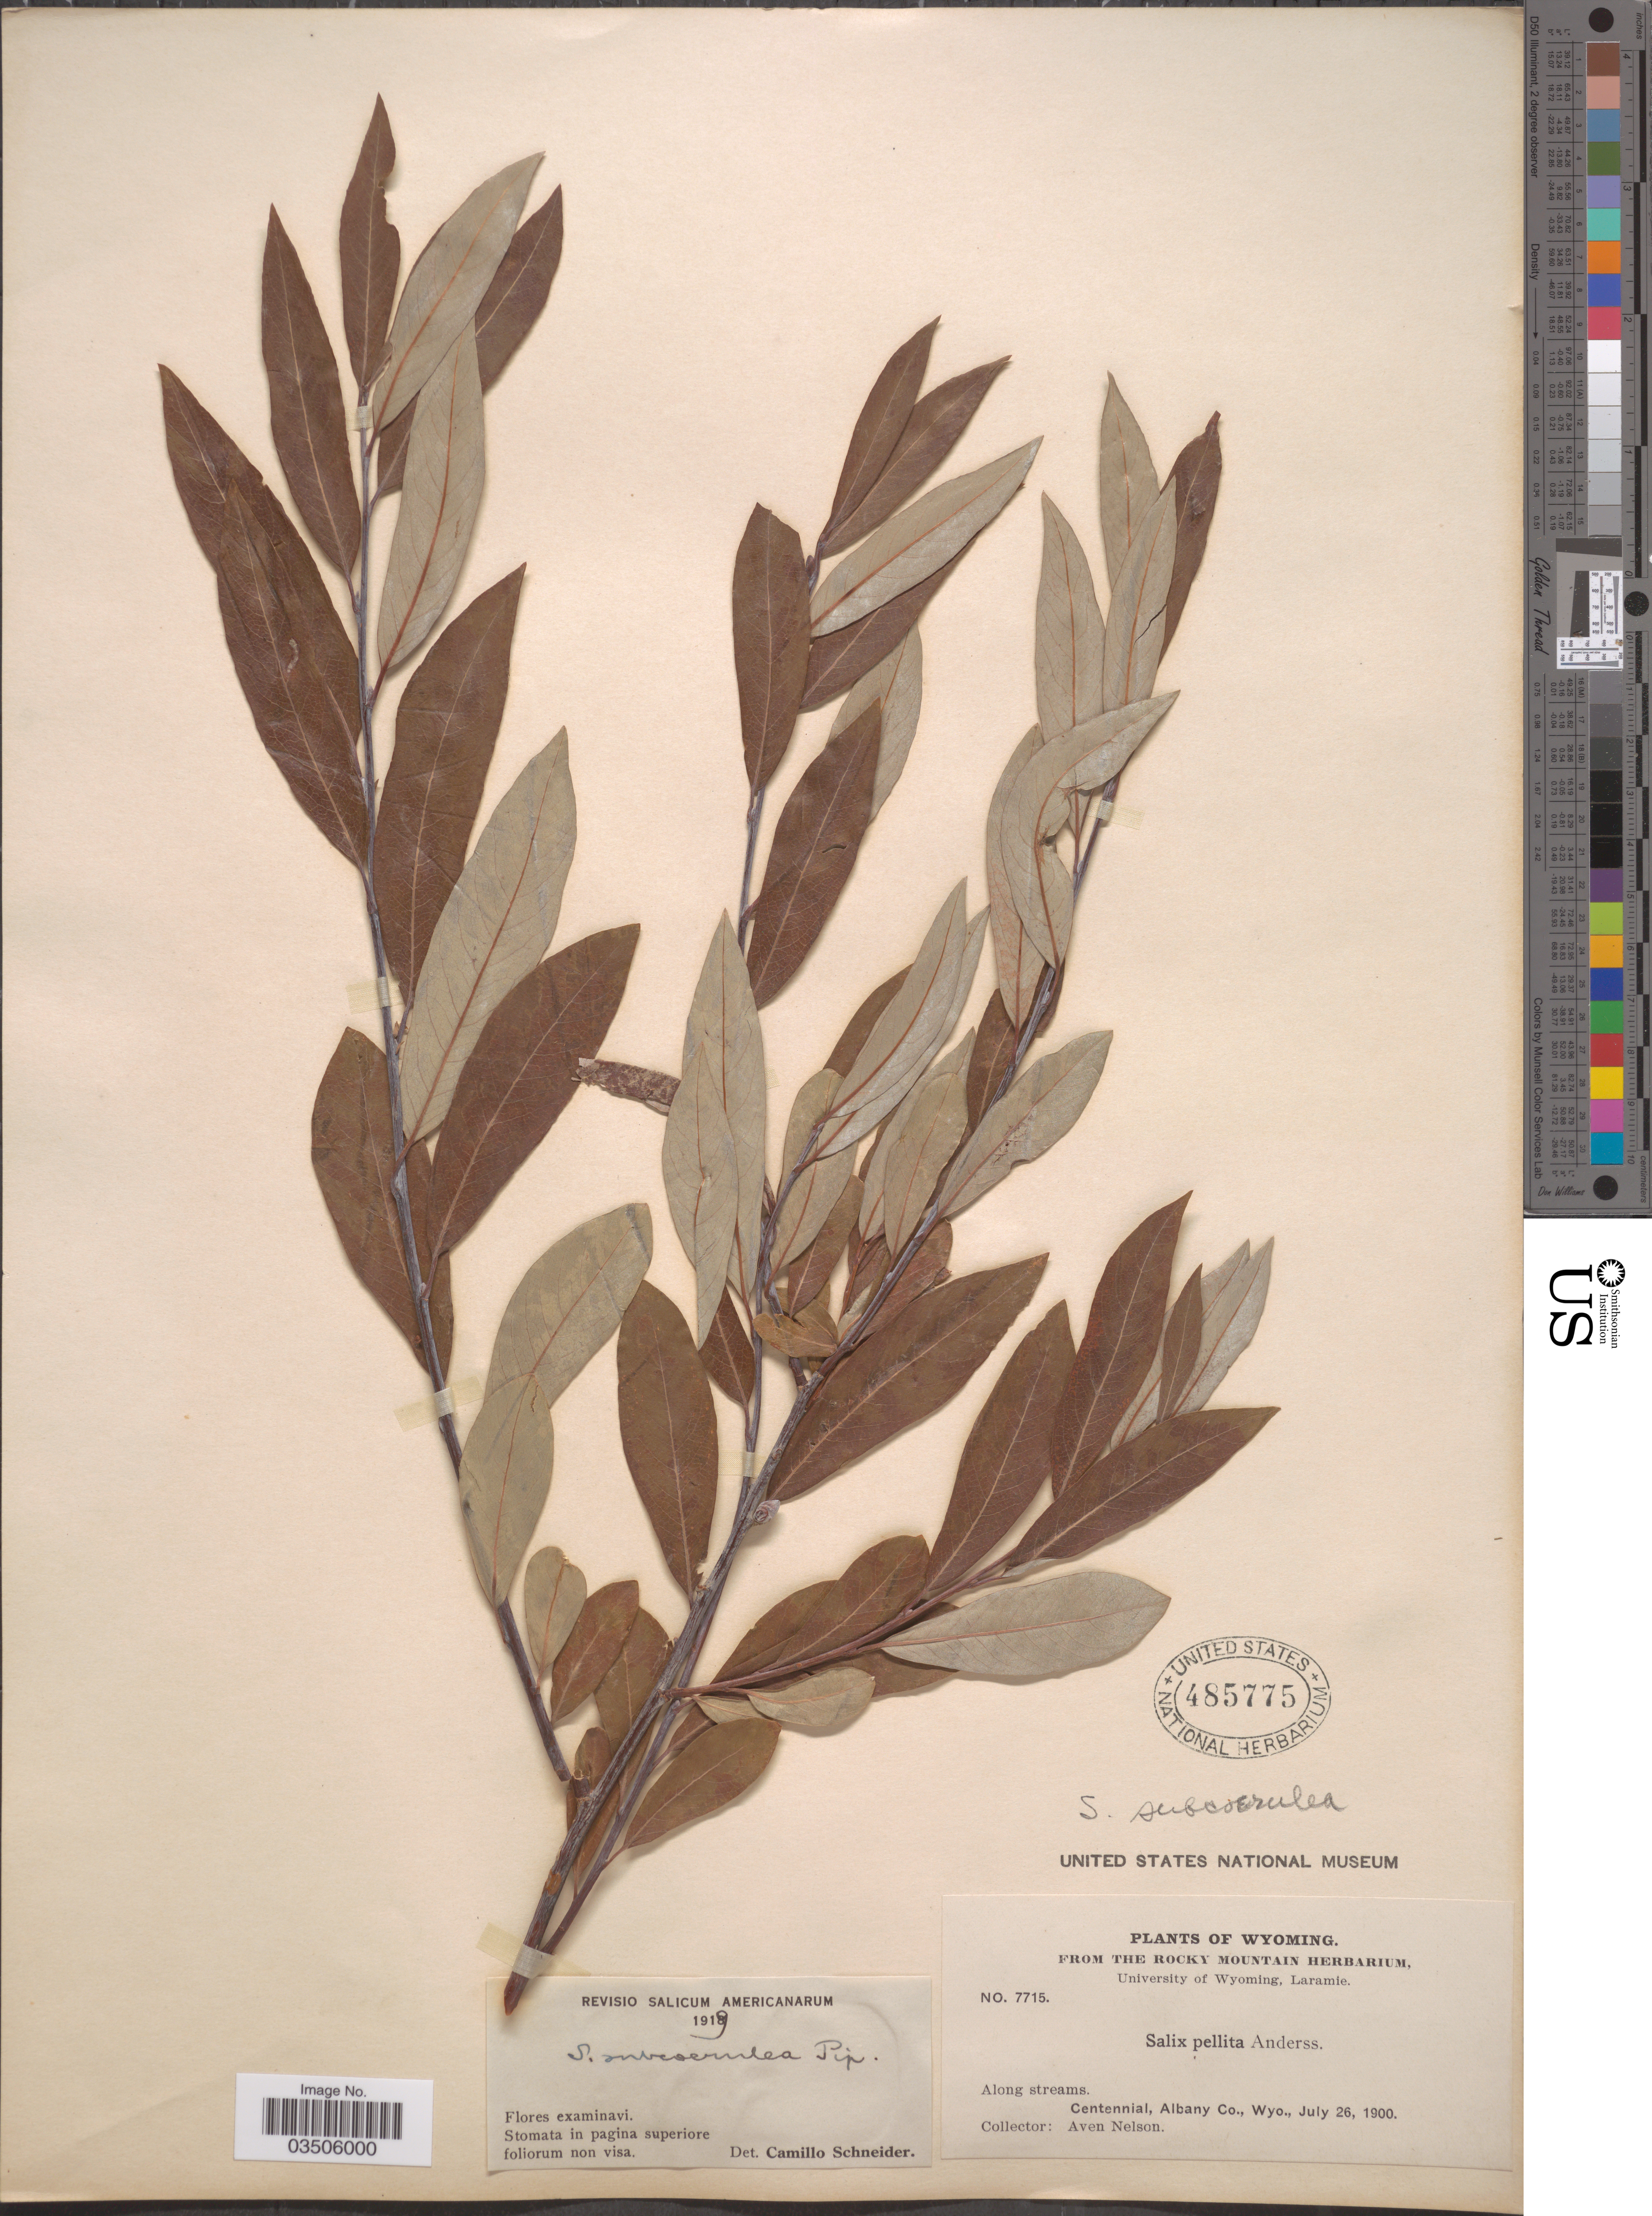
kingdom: Plantae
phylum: Tracheophyta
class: Magnoliopsida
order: Malpighiales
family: Salicaceae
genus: Salix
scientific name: Salix subcoerulea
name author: Piper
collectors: A. Nelson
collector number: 7715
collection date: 1900-07-26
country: United States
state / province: Wyoming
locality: Along streams. Centennial, Albany Co.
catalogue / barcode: US 485775